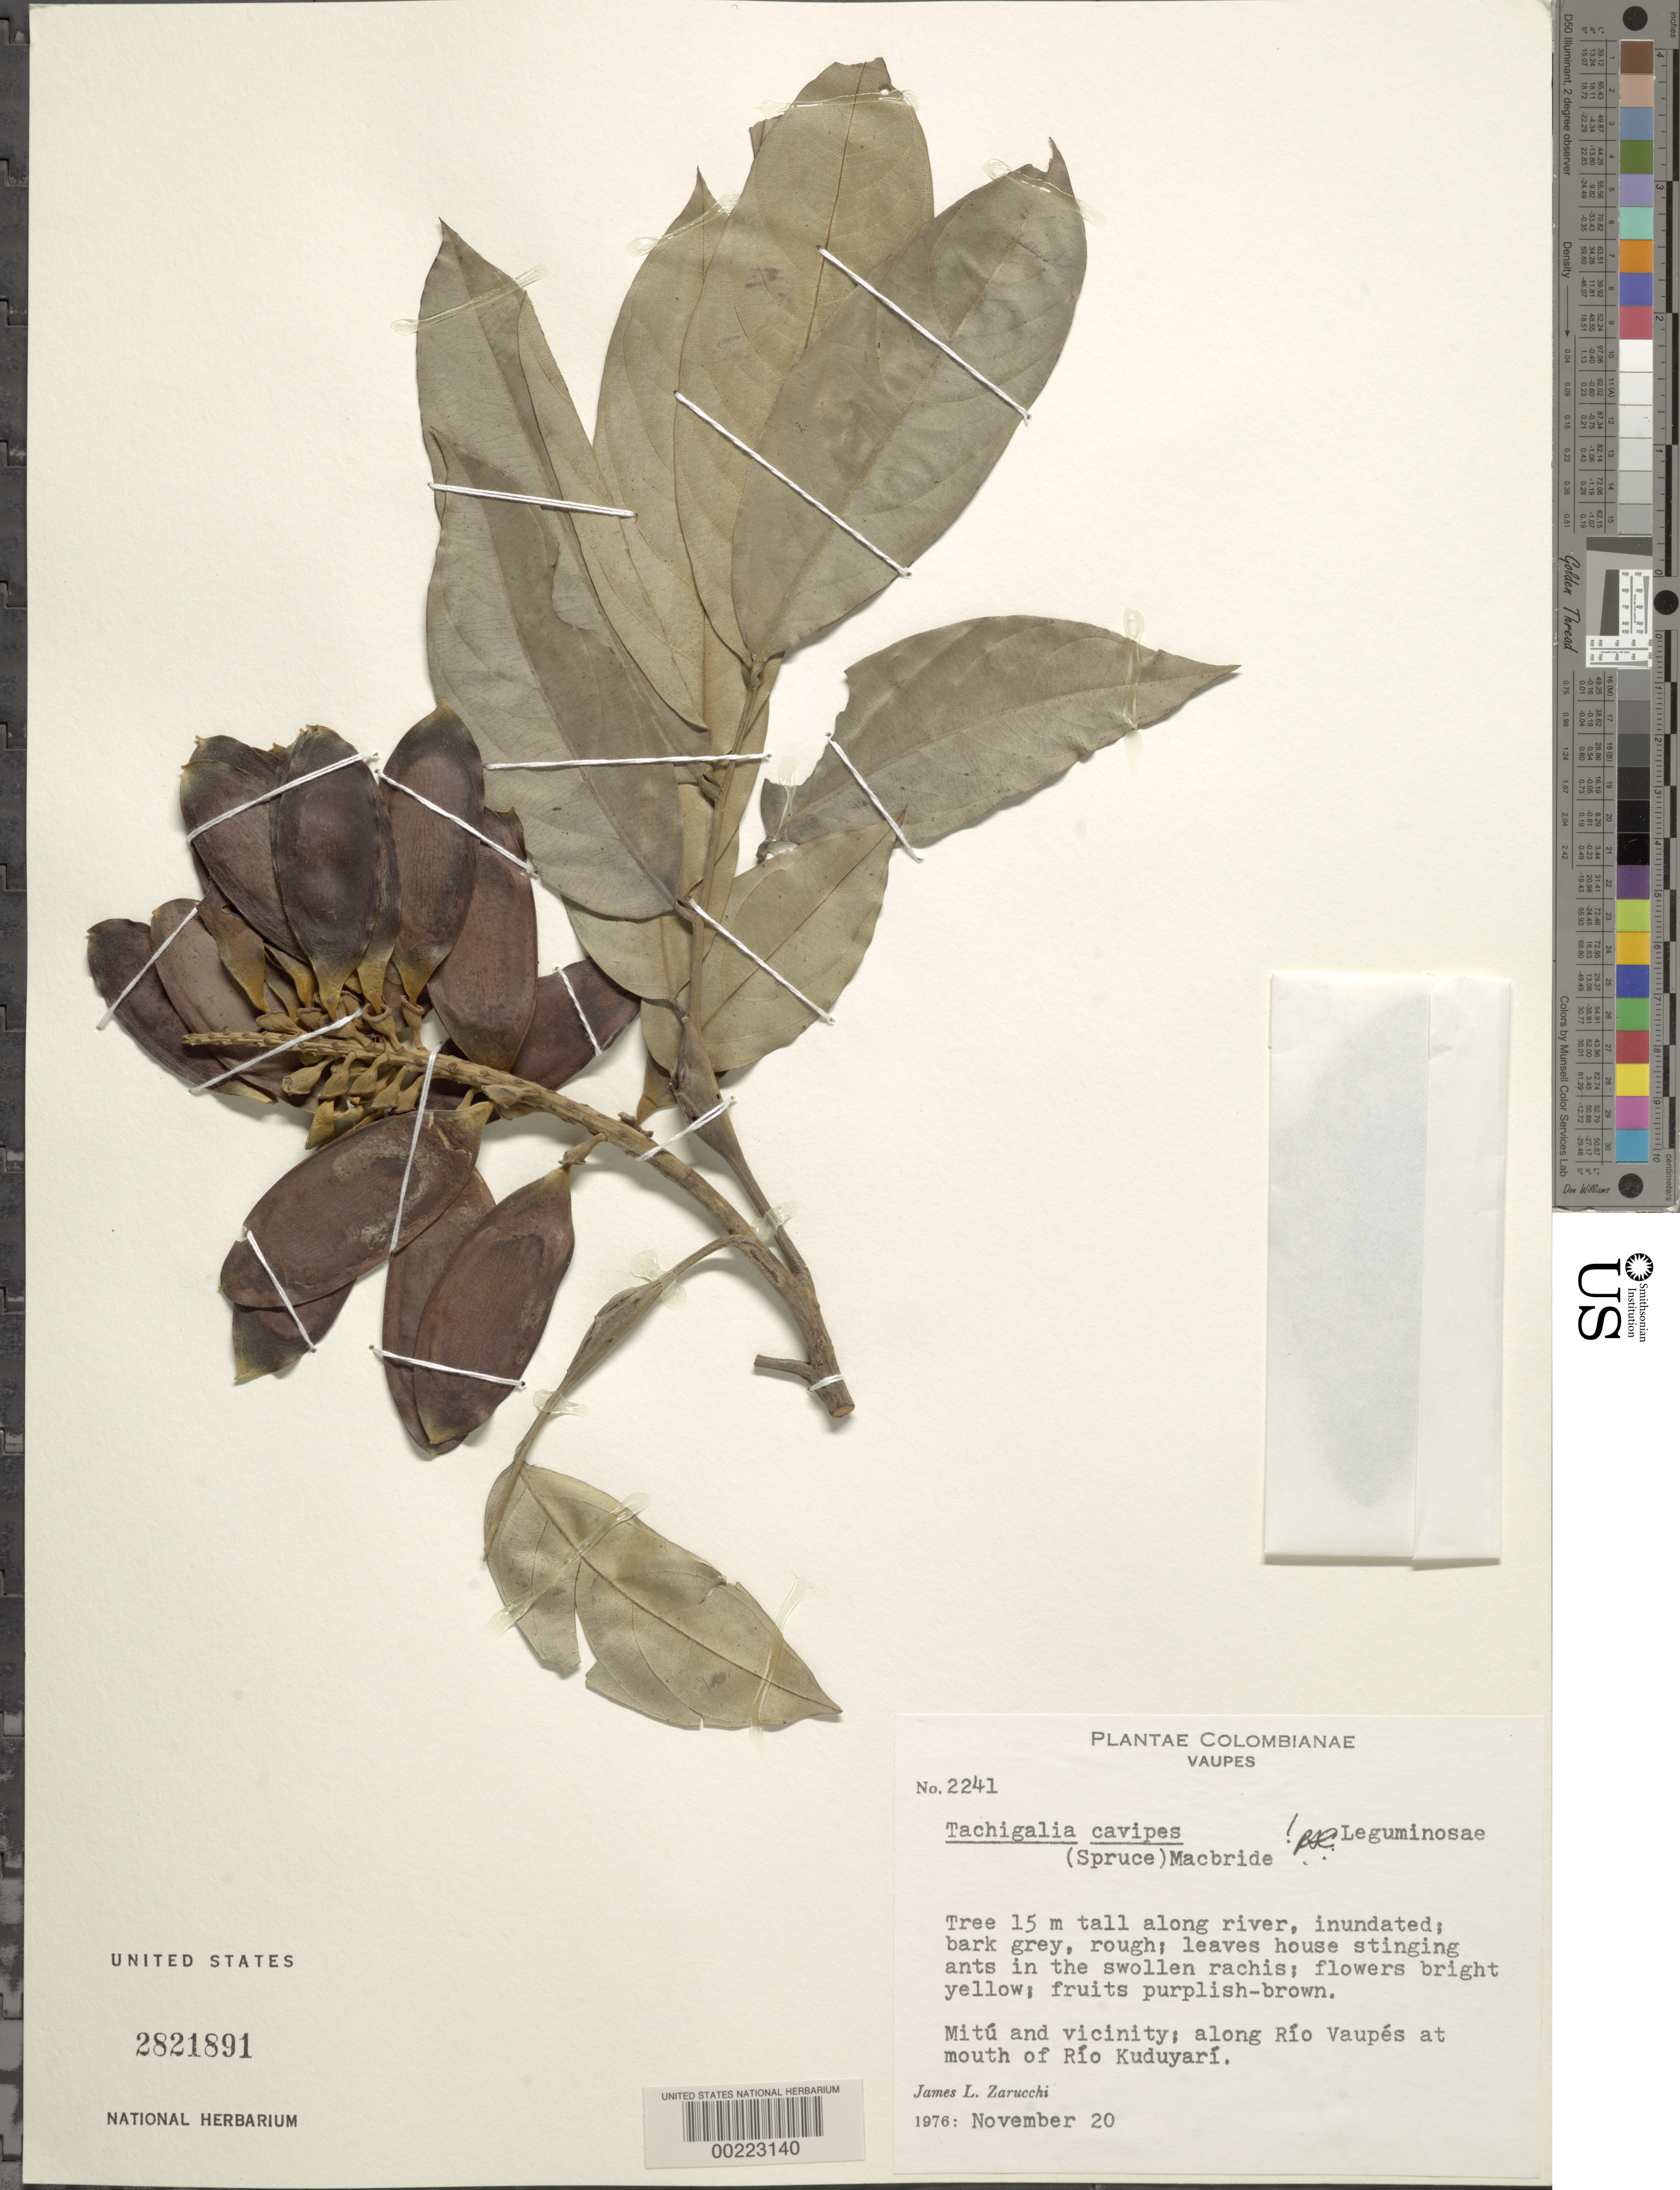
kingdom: Plantae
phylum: Tracheophyta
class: Magnoliopsida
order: Fabales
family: Fabaceae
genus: Tachigali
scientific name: Tachigali cavipes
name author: (Benth. ex Spruce) J.F. Macbr.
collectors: J. L. Zarucchi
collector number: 2241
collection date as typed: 20 Nov 1976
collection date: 1976-11-20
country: Colombia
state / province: Vaupés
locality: Mitu and vicinity; along Rio Vaupes at mouth of Rio Kuduyari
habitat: Along river, inundated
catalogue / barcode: US 2821891